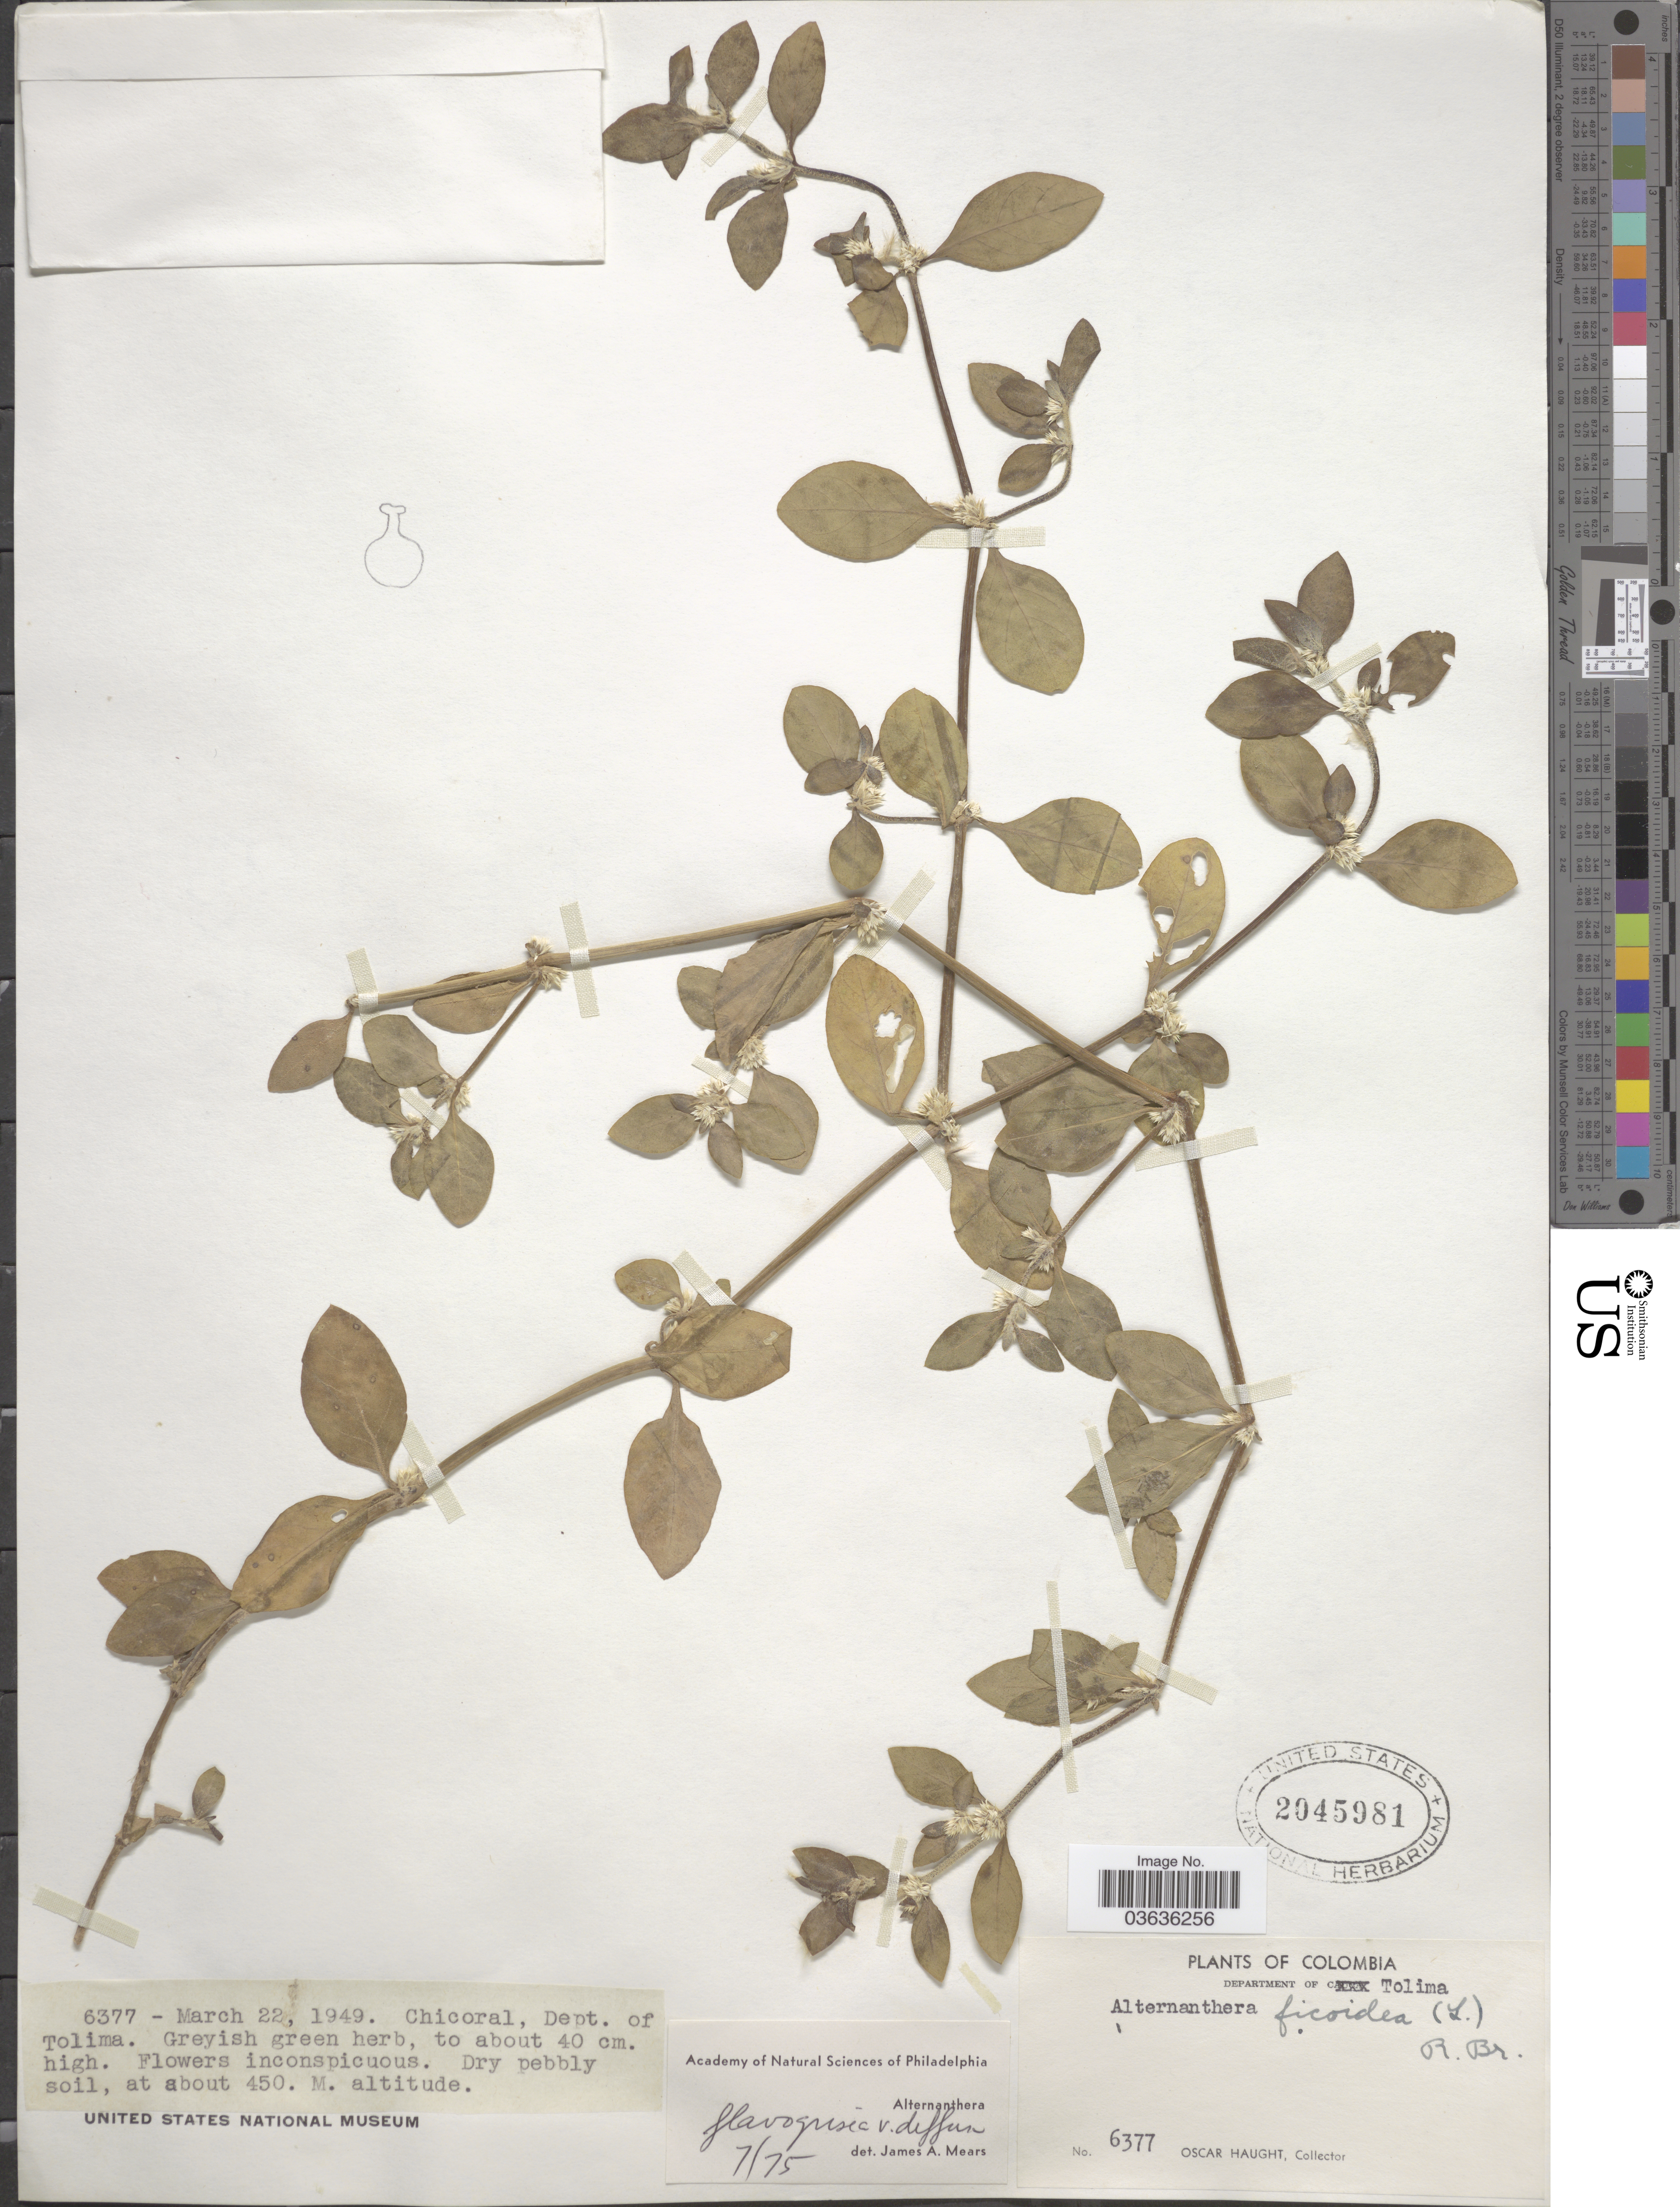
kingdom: Plantae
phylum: Tracheophyta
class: Magnoliopsida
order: Caryophyllales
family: Amaranthaceae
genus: Alternanthera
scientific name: Alternanthera flavogrisea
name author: Urb.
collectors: O. Haught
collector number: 6377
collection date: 1949-03-22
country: Colombia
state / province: Tolima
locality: Department of Tolima. Chicoral.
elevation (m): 450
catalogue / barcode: US 2045981